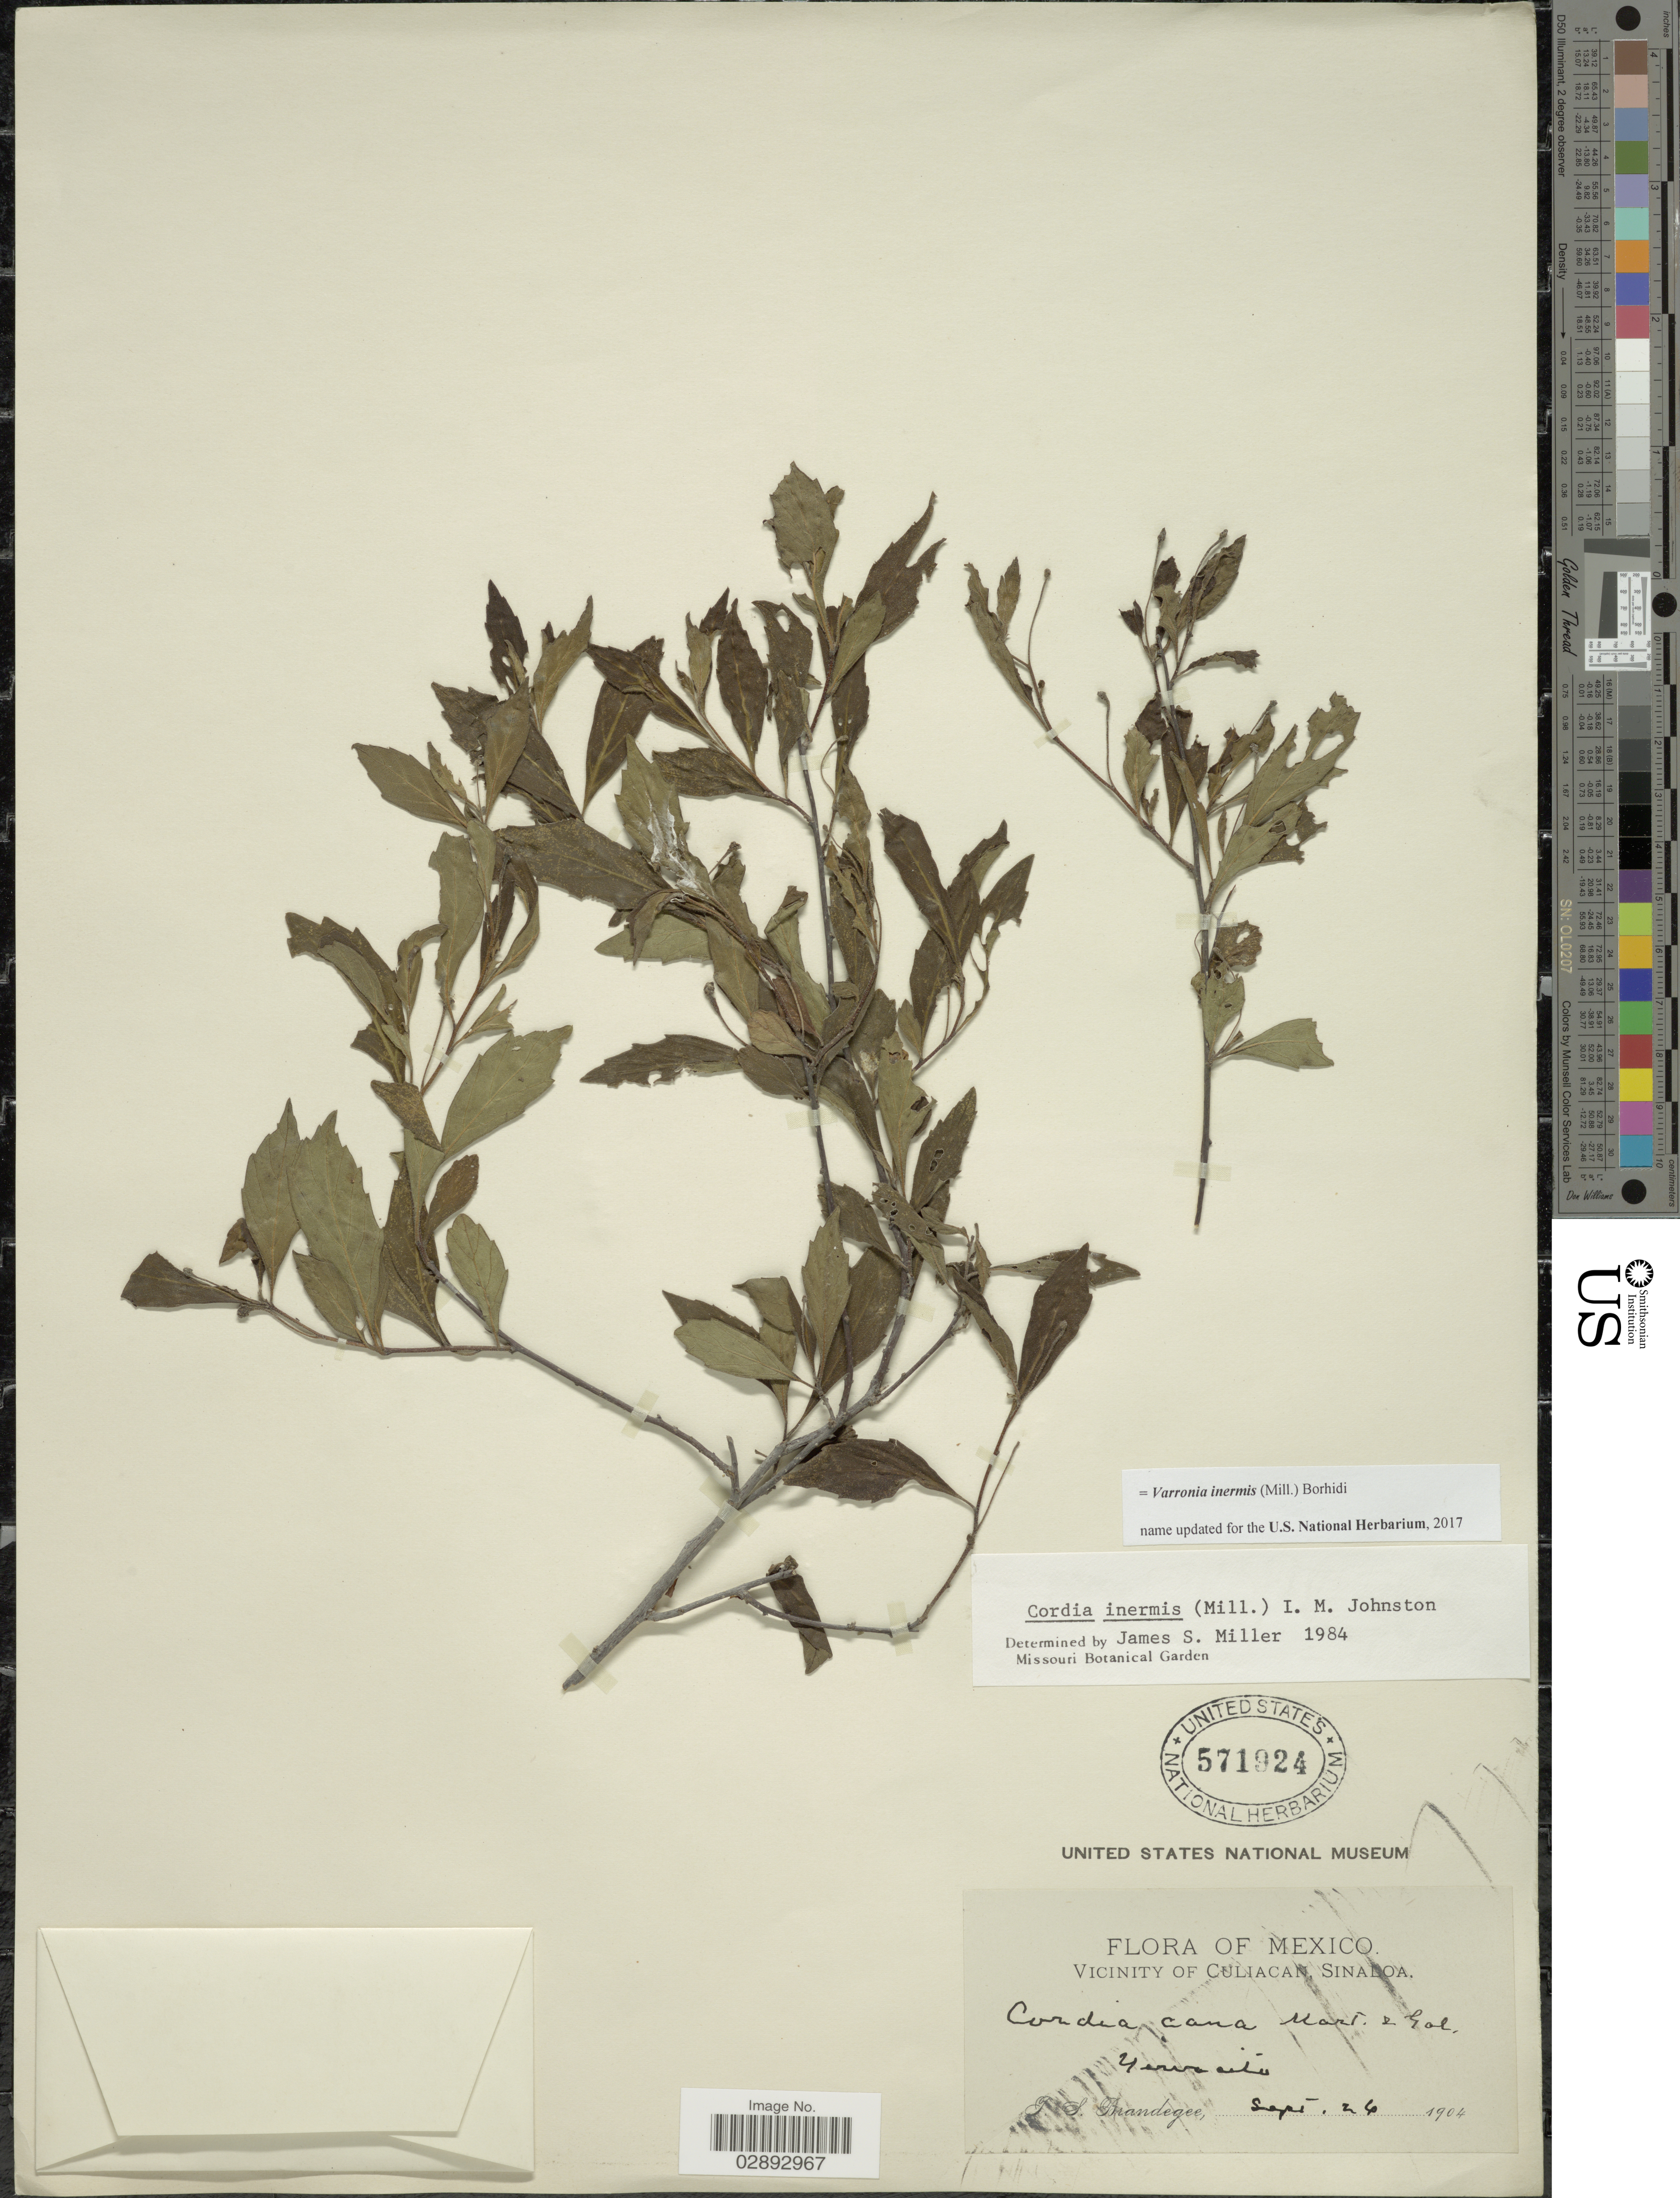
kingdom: Plantae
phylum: Tracheophyta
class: Magnoliopsida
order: Boraginales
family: Cordiaceae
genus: Varronia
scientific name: Varronia inermis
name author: (Mill.) Borhidi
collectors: J. S. Brandegee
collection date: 1904-09-26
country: Mexico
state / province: Sinaloa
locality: Vicinity of Culiacan. [illegible text]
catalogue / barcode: US 571924